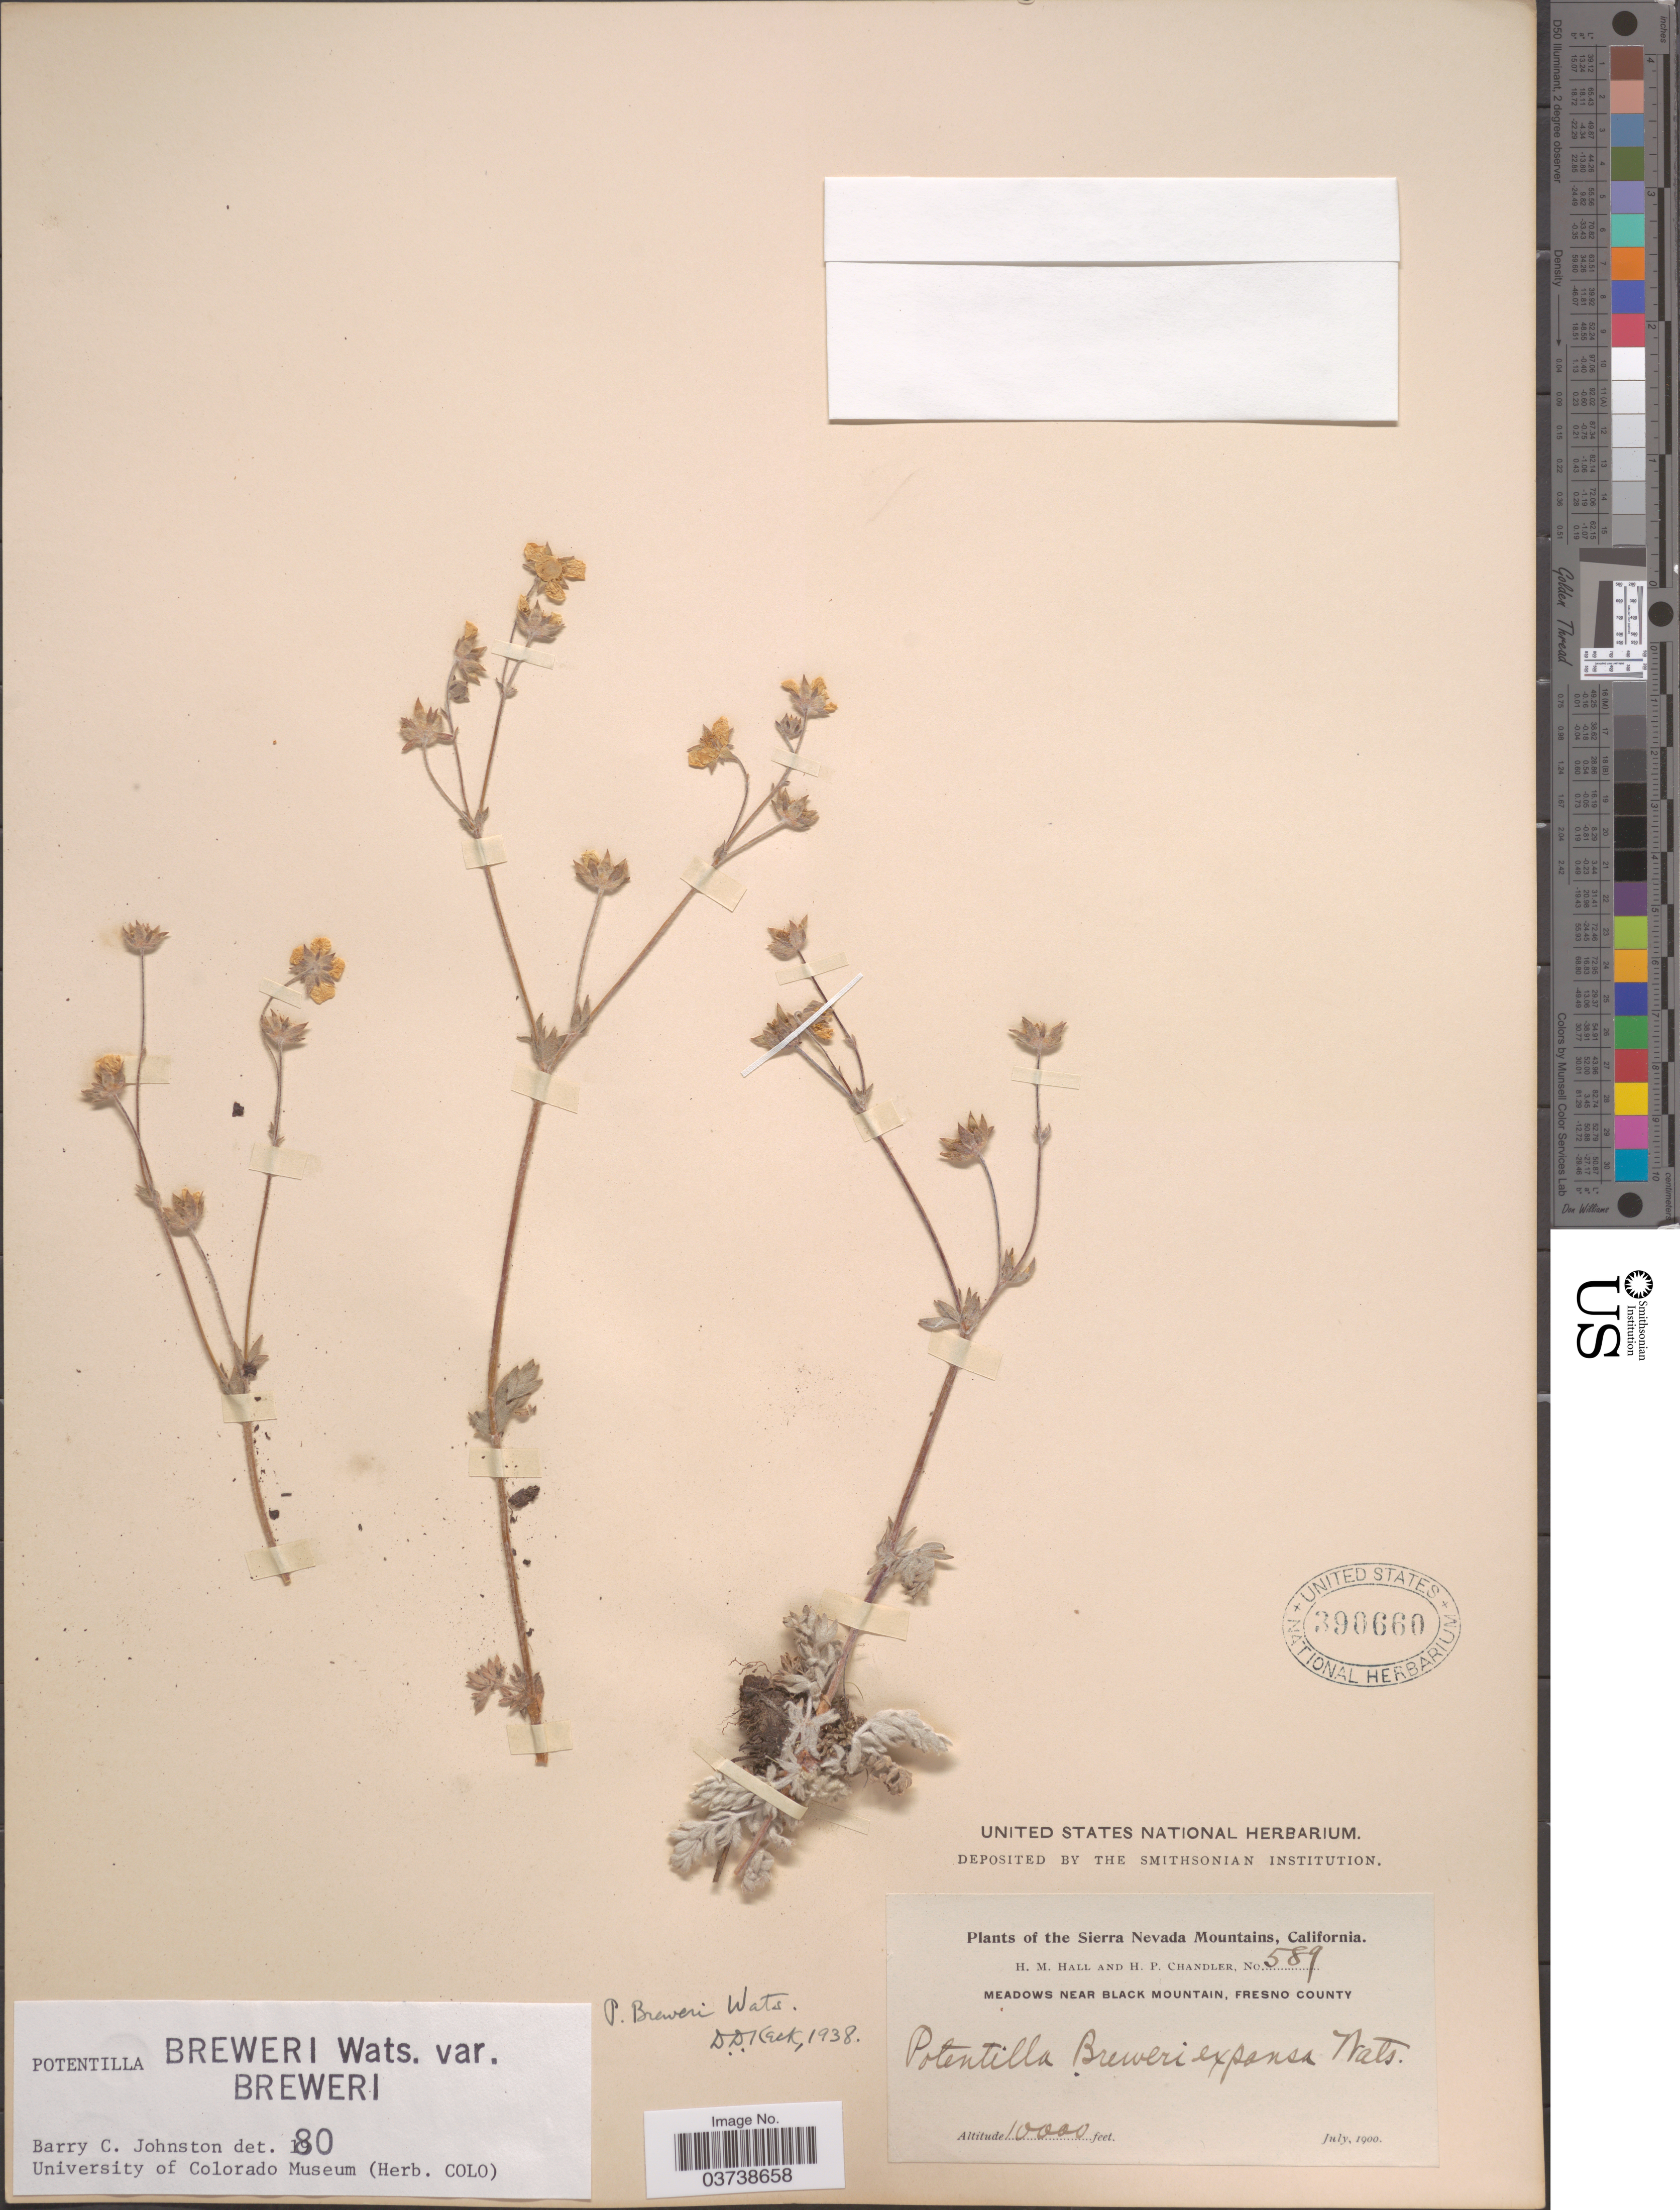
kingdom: Plantae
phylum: Tracheophyta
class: Magnoliopsida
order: Rosales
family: Rosaceae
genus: Potentilla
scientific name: Potentilla breweri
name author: S. Watson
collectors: H. M. Hall & H. Chandler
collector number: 589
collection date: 1900-07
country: United States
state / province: California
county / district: Fresno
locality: The Sierra Nevada Mountains. Meadows near Black Mountain, Fresno County.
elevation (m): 3048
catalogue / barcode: US 390660